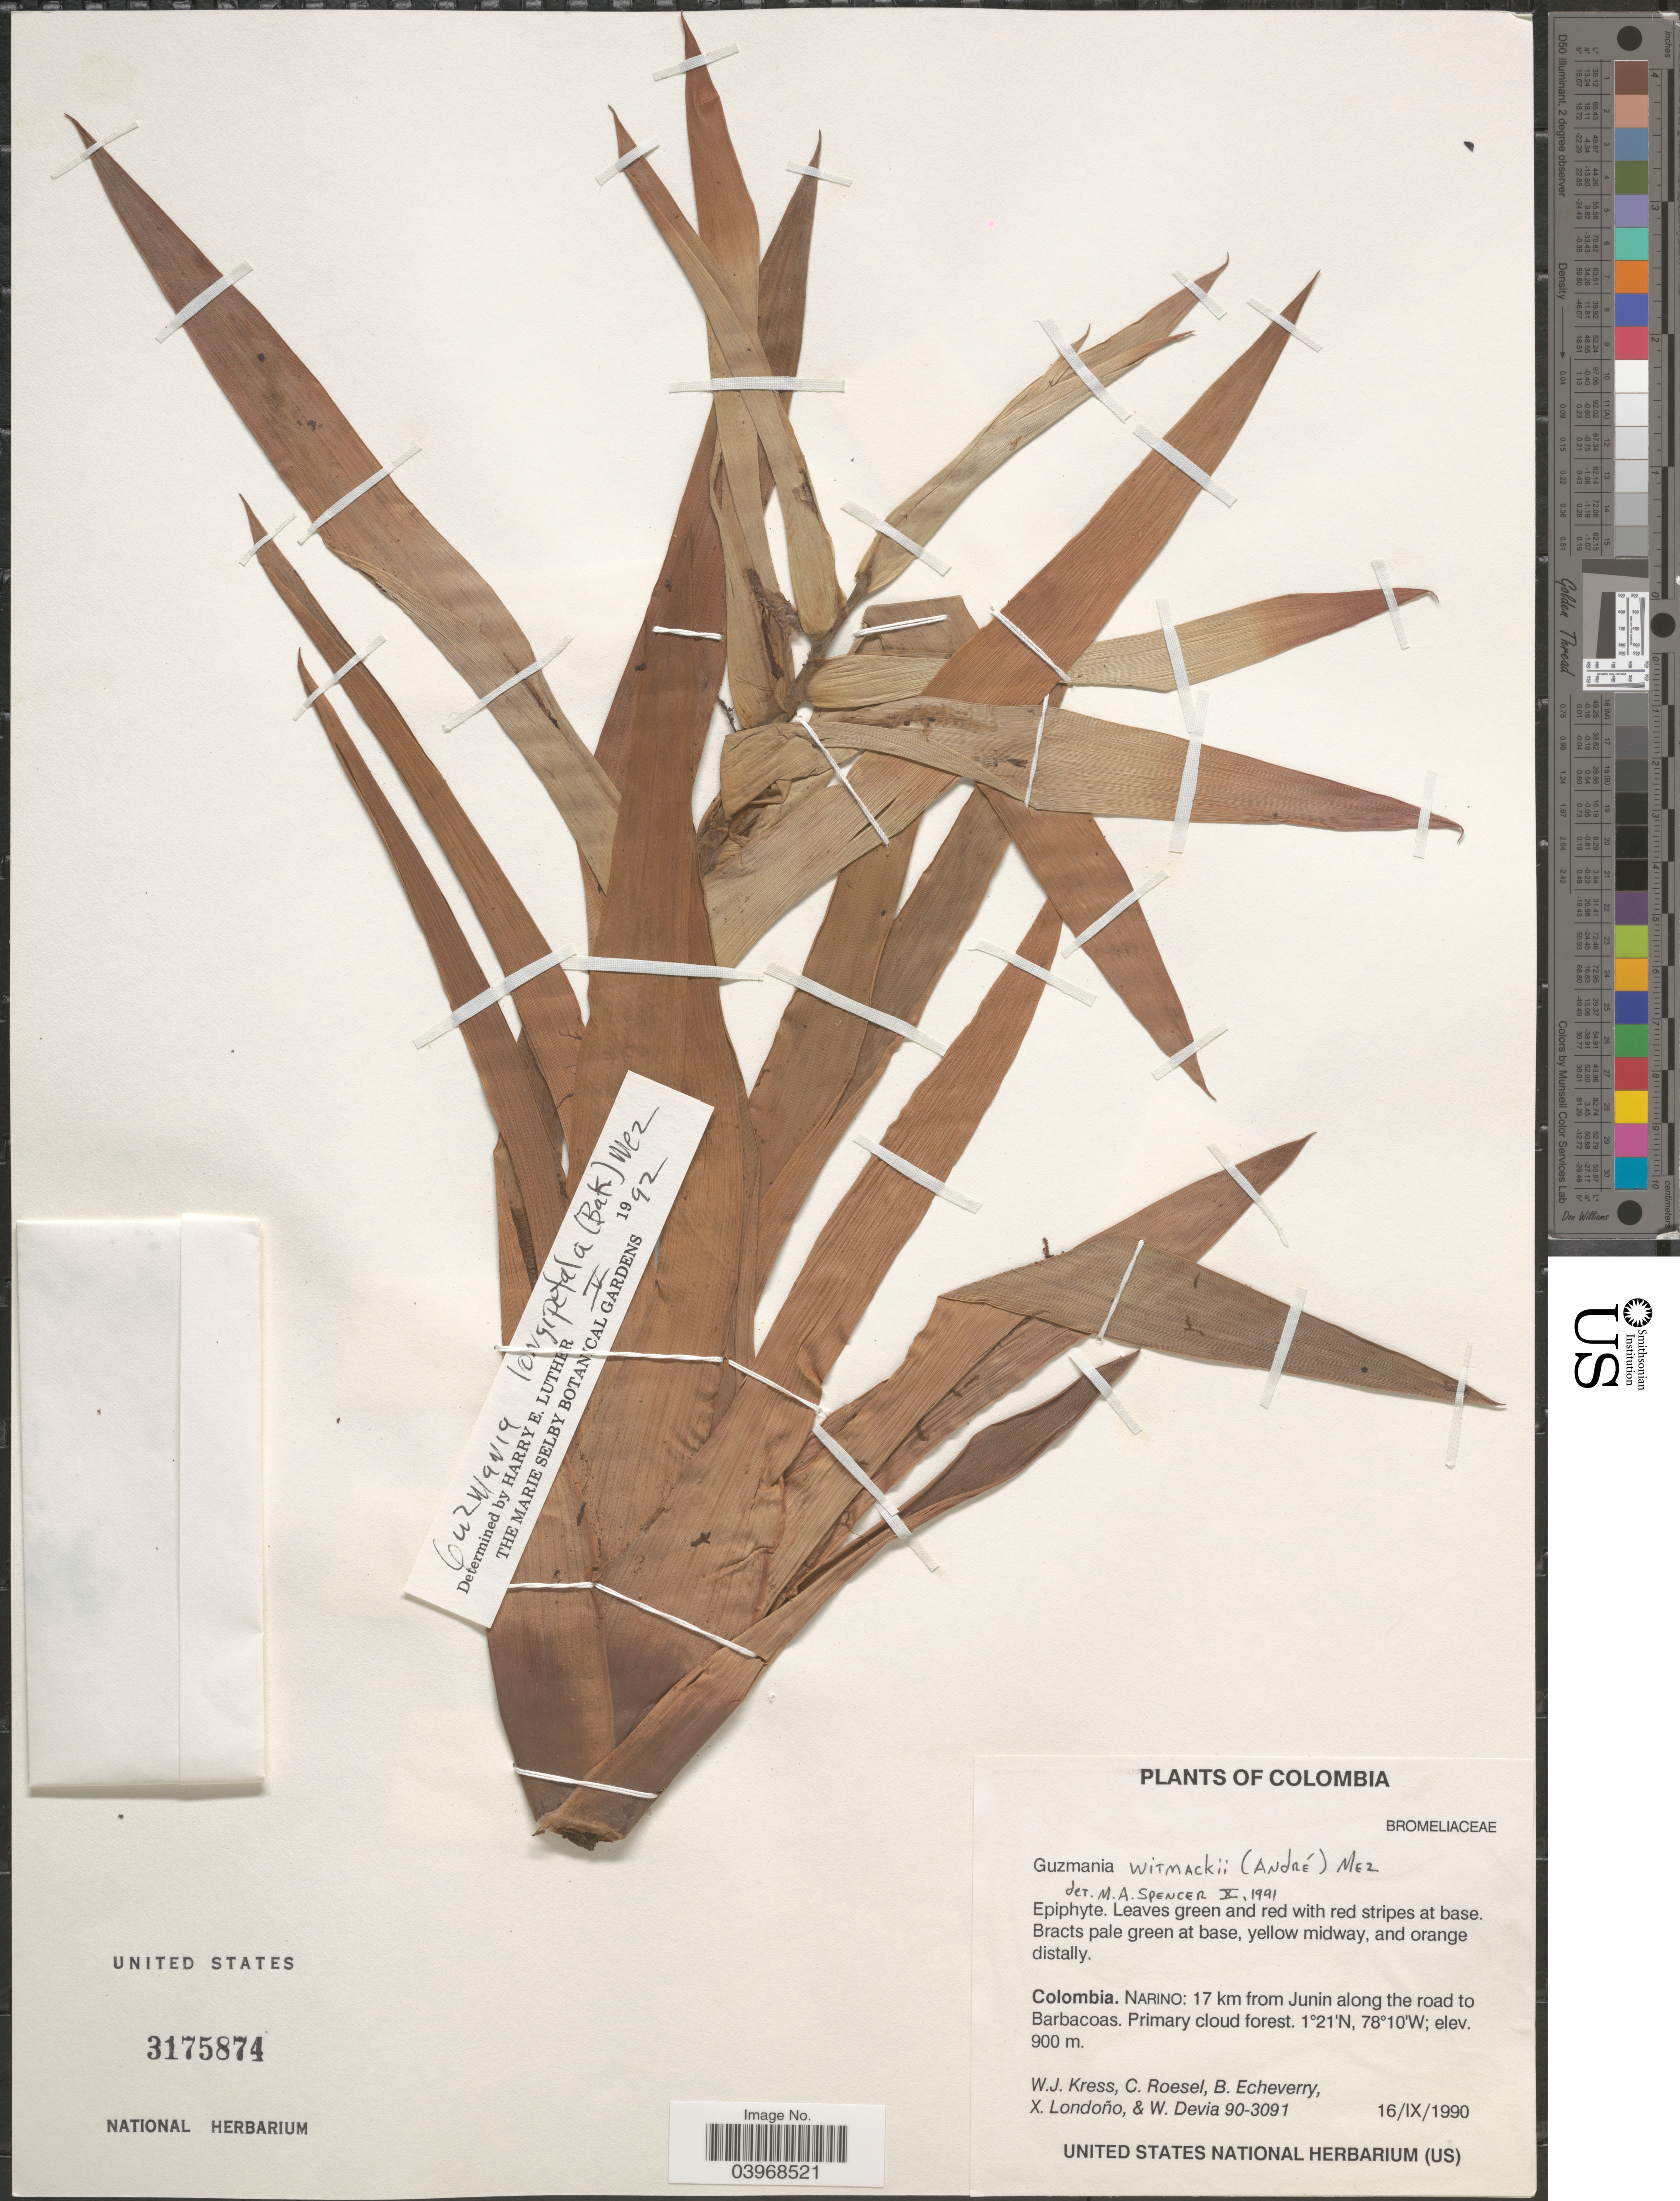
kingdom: Plantae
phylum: Tracheophyta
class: Liliopsida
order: Poales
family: Bromeliaceae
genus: Guzmania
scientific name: Guzmania longipetala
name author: (Baker) Mez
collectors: W. J. Kress, C. S. Roesel, B. Echeverry, X. Londoño & W. Devia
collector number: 90-3091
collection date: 1990-09-16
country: Colombia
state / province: Nariño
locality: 17 km from Junin along the road to Barbacoas.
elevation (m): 900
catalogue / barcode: US 3175874